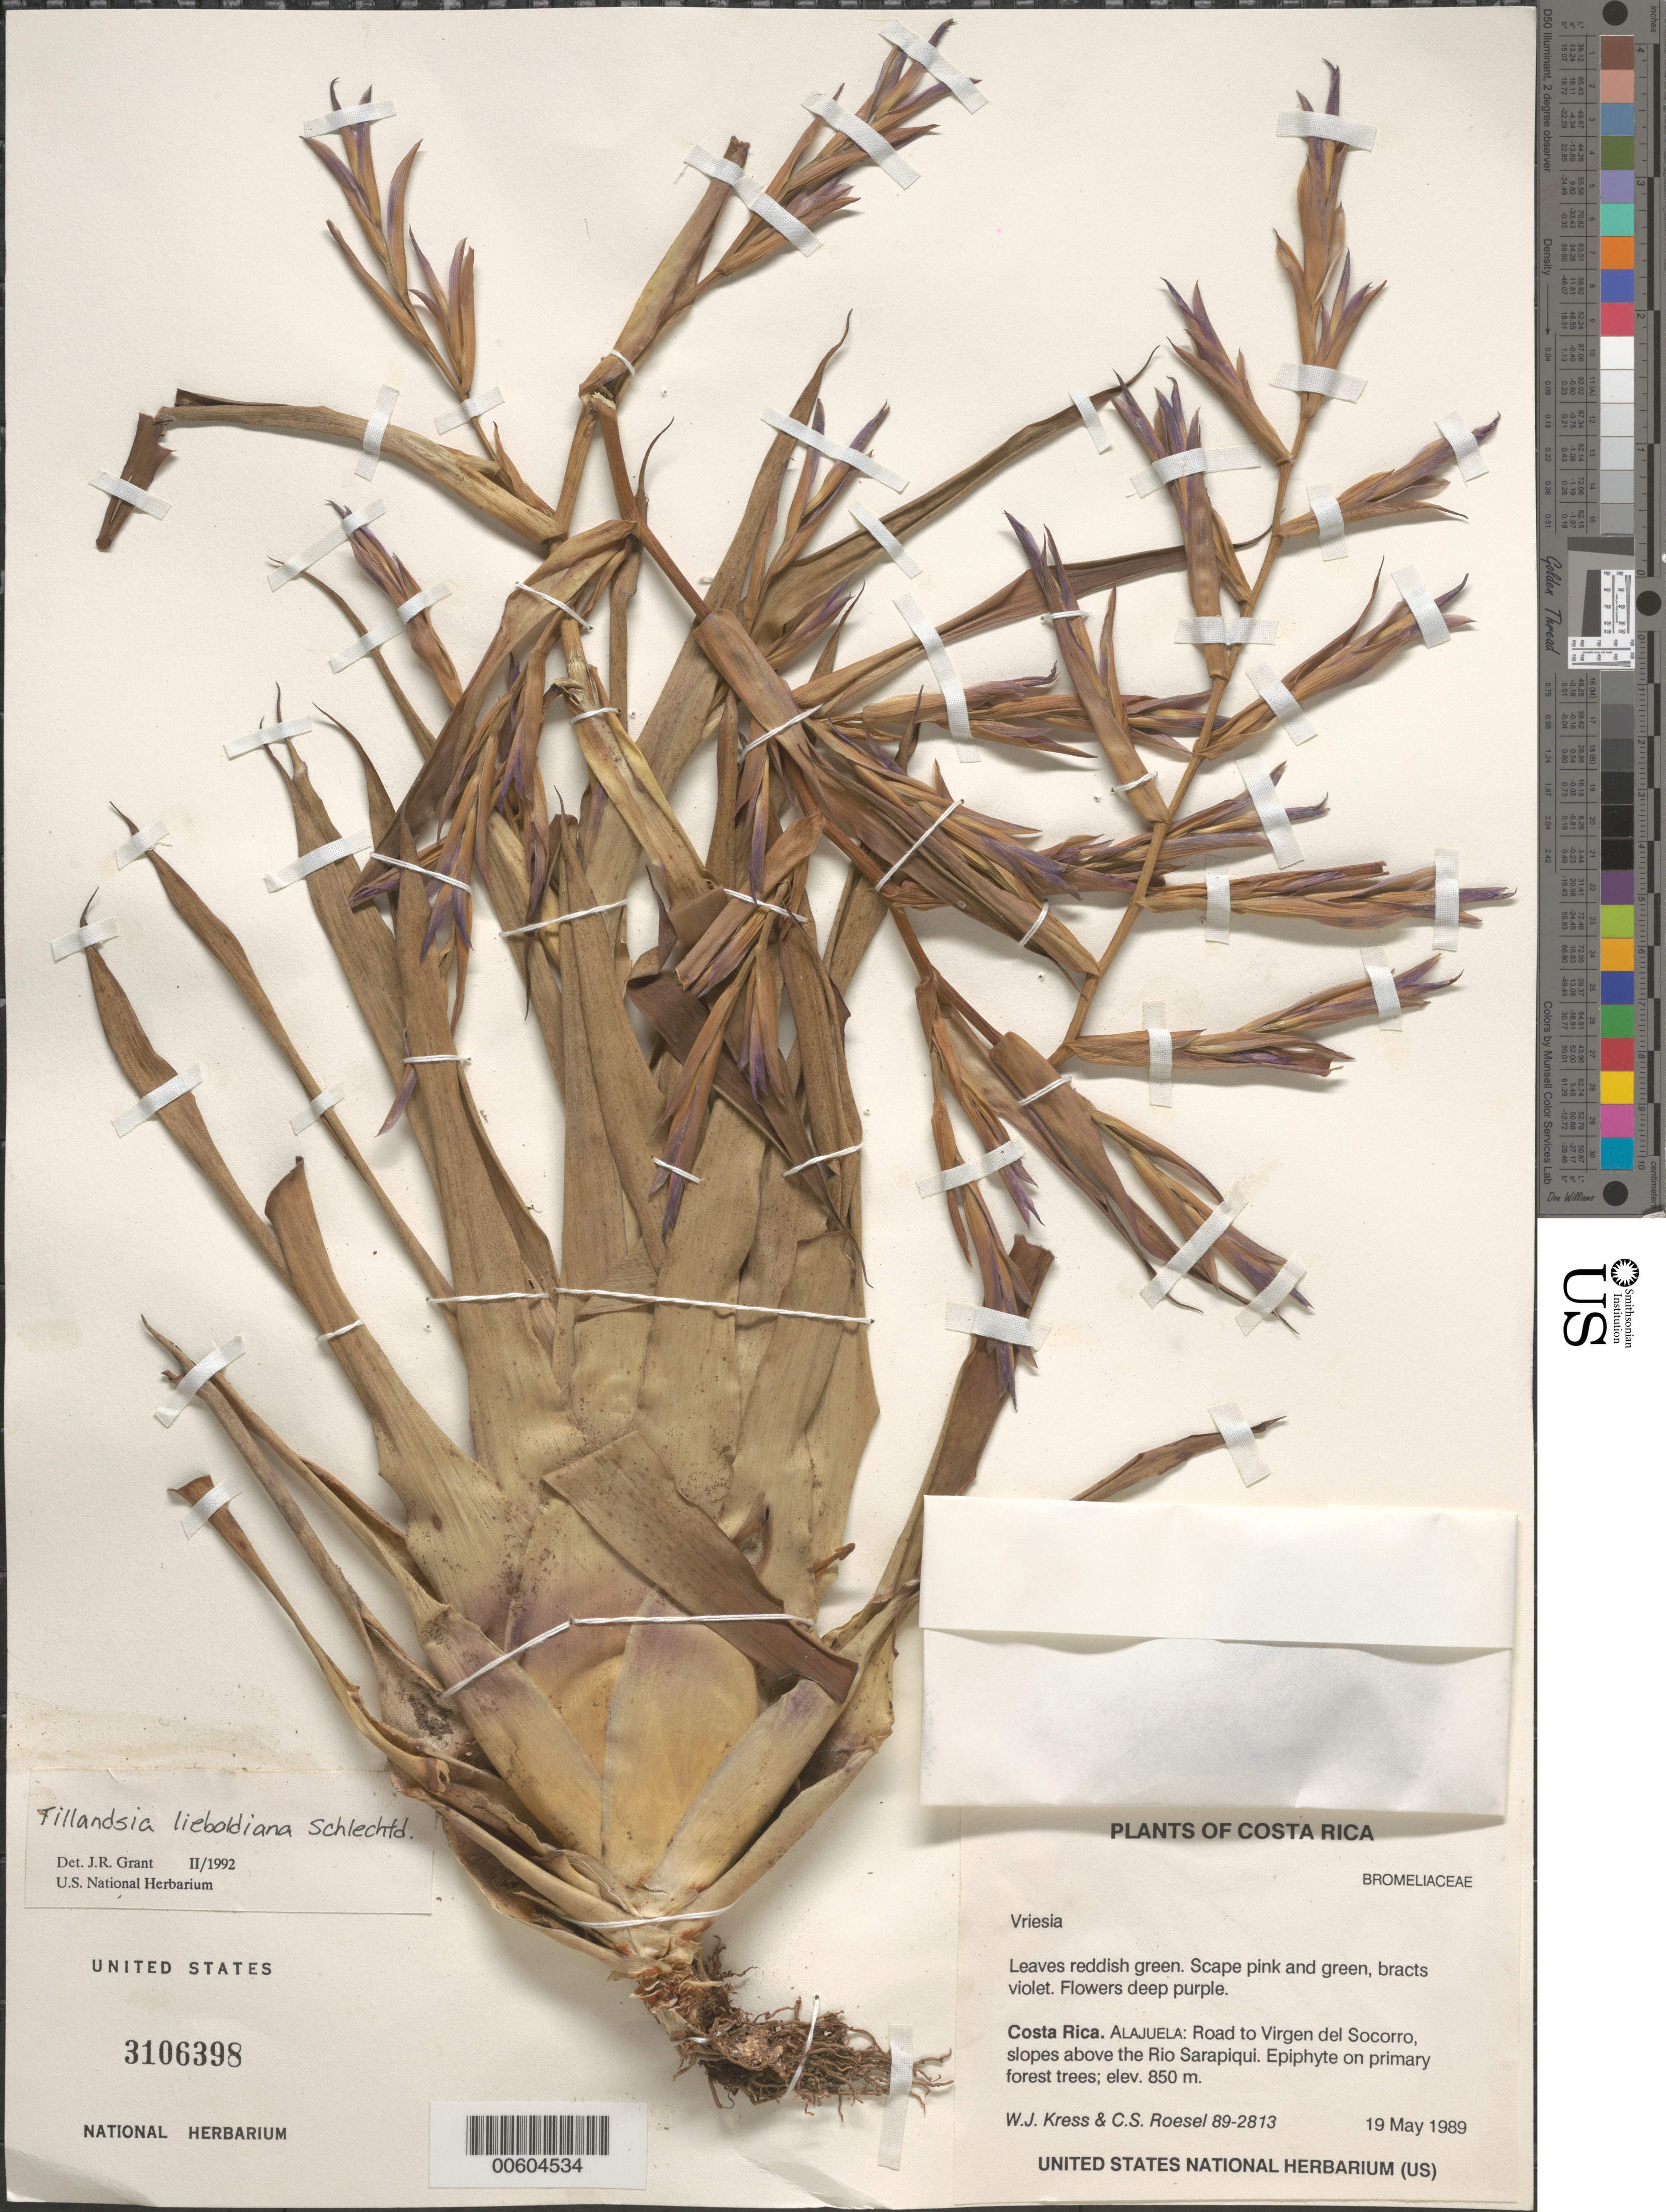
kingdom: Plantae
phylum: Tracheophyta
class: Liliopsida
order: Poales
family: Bromeliaceae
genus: Tillandsia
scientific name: Tillandsia leiboldiana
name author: Schltdl.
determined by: Grant, J. R., (SWITZERLAND)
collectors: W. J. Kress & C. S. Roesel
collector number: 89-2813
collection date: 1989-05-19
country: Costa Rica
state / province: Alajuela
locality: Road to Virgen del Socorro, slopes above the Rio Sarapiqui. Epiphyte on primary forest trees.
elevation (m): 850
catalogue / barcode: US 3106398